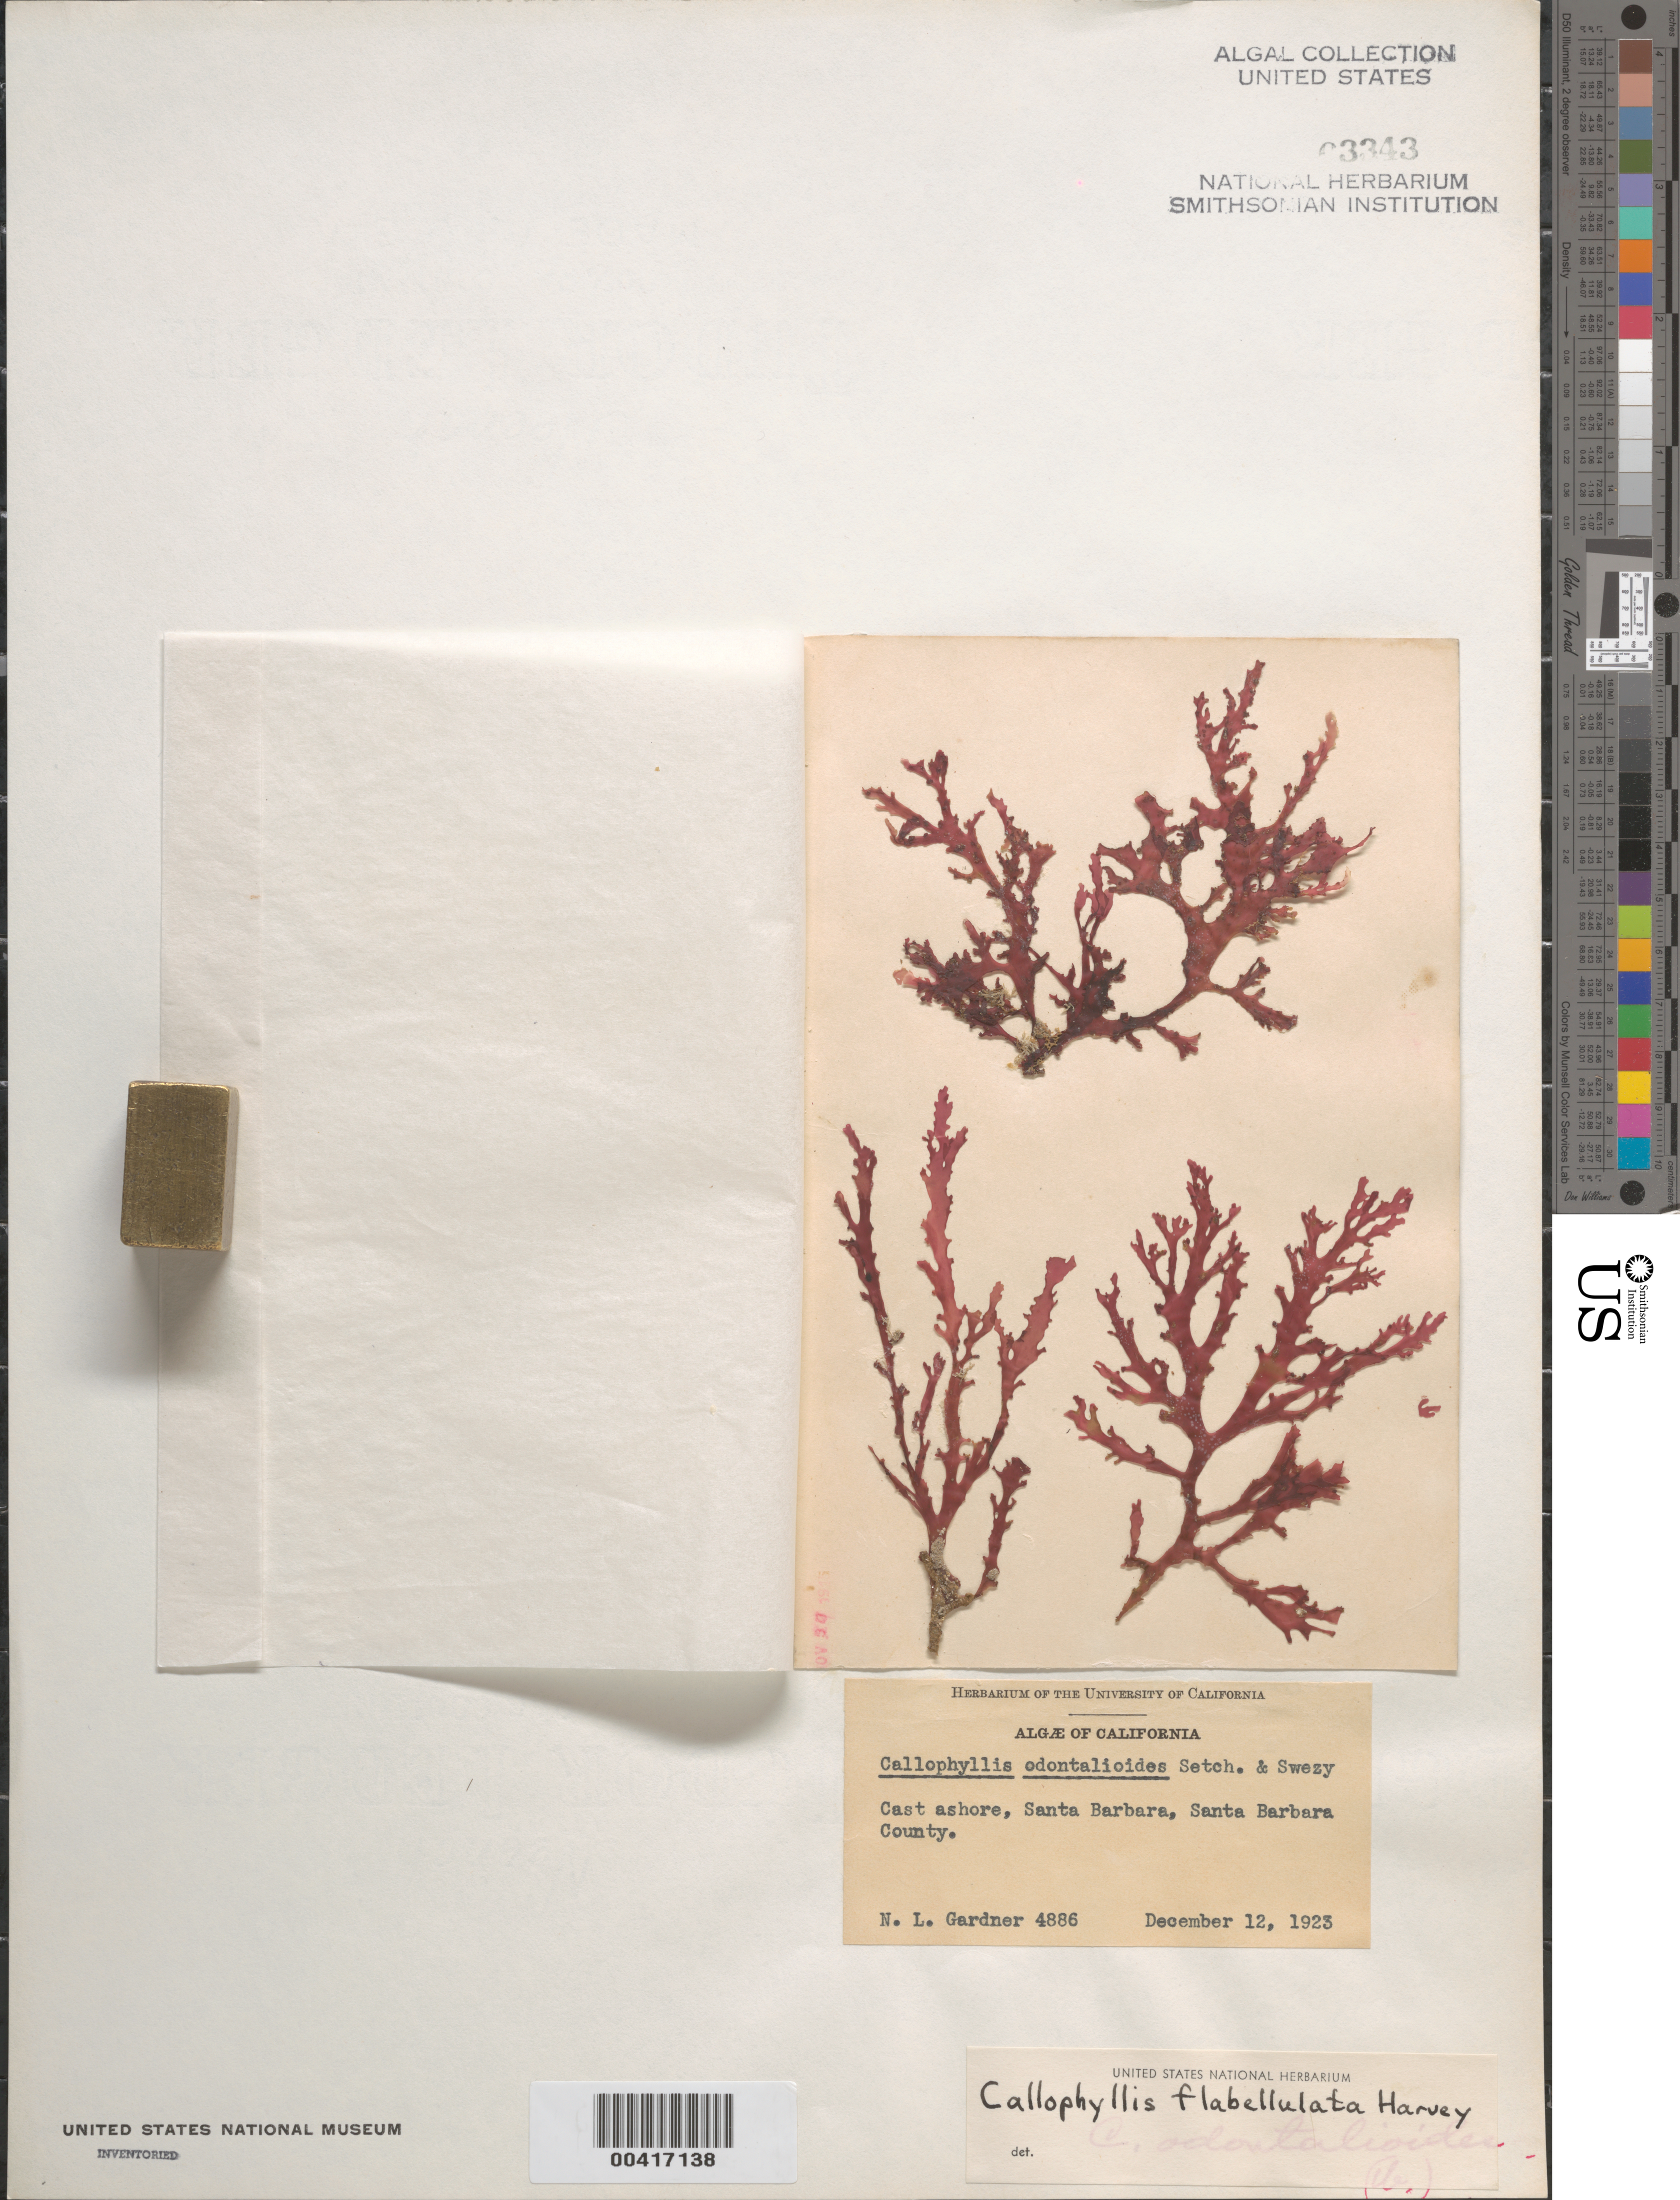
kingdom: Plantae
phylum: Rhodophyta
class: Florideophyceae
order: Gigartinales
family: Kallymeniaceae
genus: Callophyllis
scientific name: Callophyllis flabellulata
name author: Harv.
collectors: N. Gardner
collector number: NLG 4886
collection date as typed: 12 Dec 1923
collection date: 1923-12-12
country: United States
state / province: California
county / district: Santa Barbara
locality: Santa Barbara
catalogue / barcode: US 3343